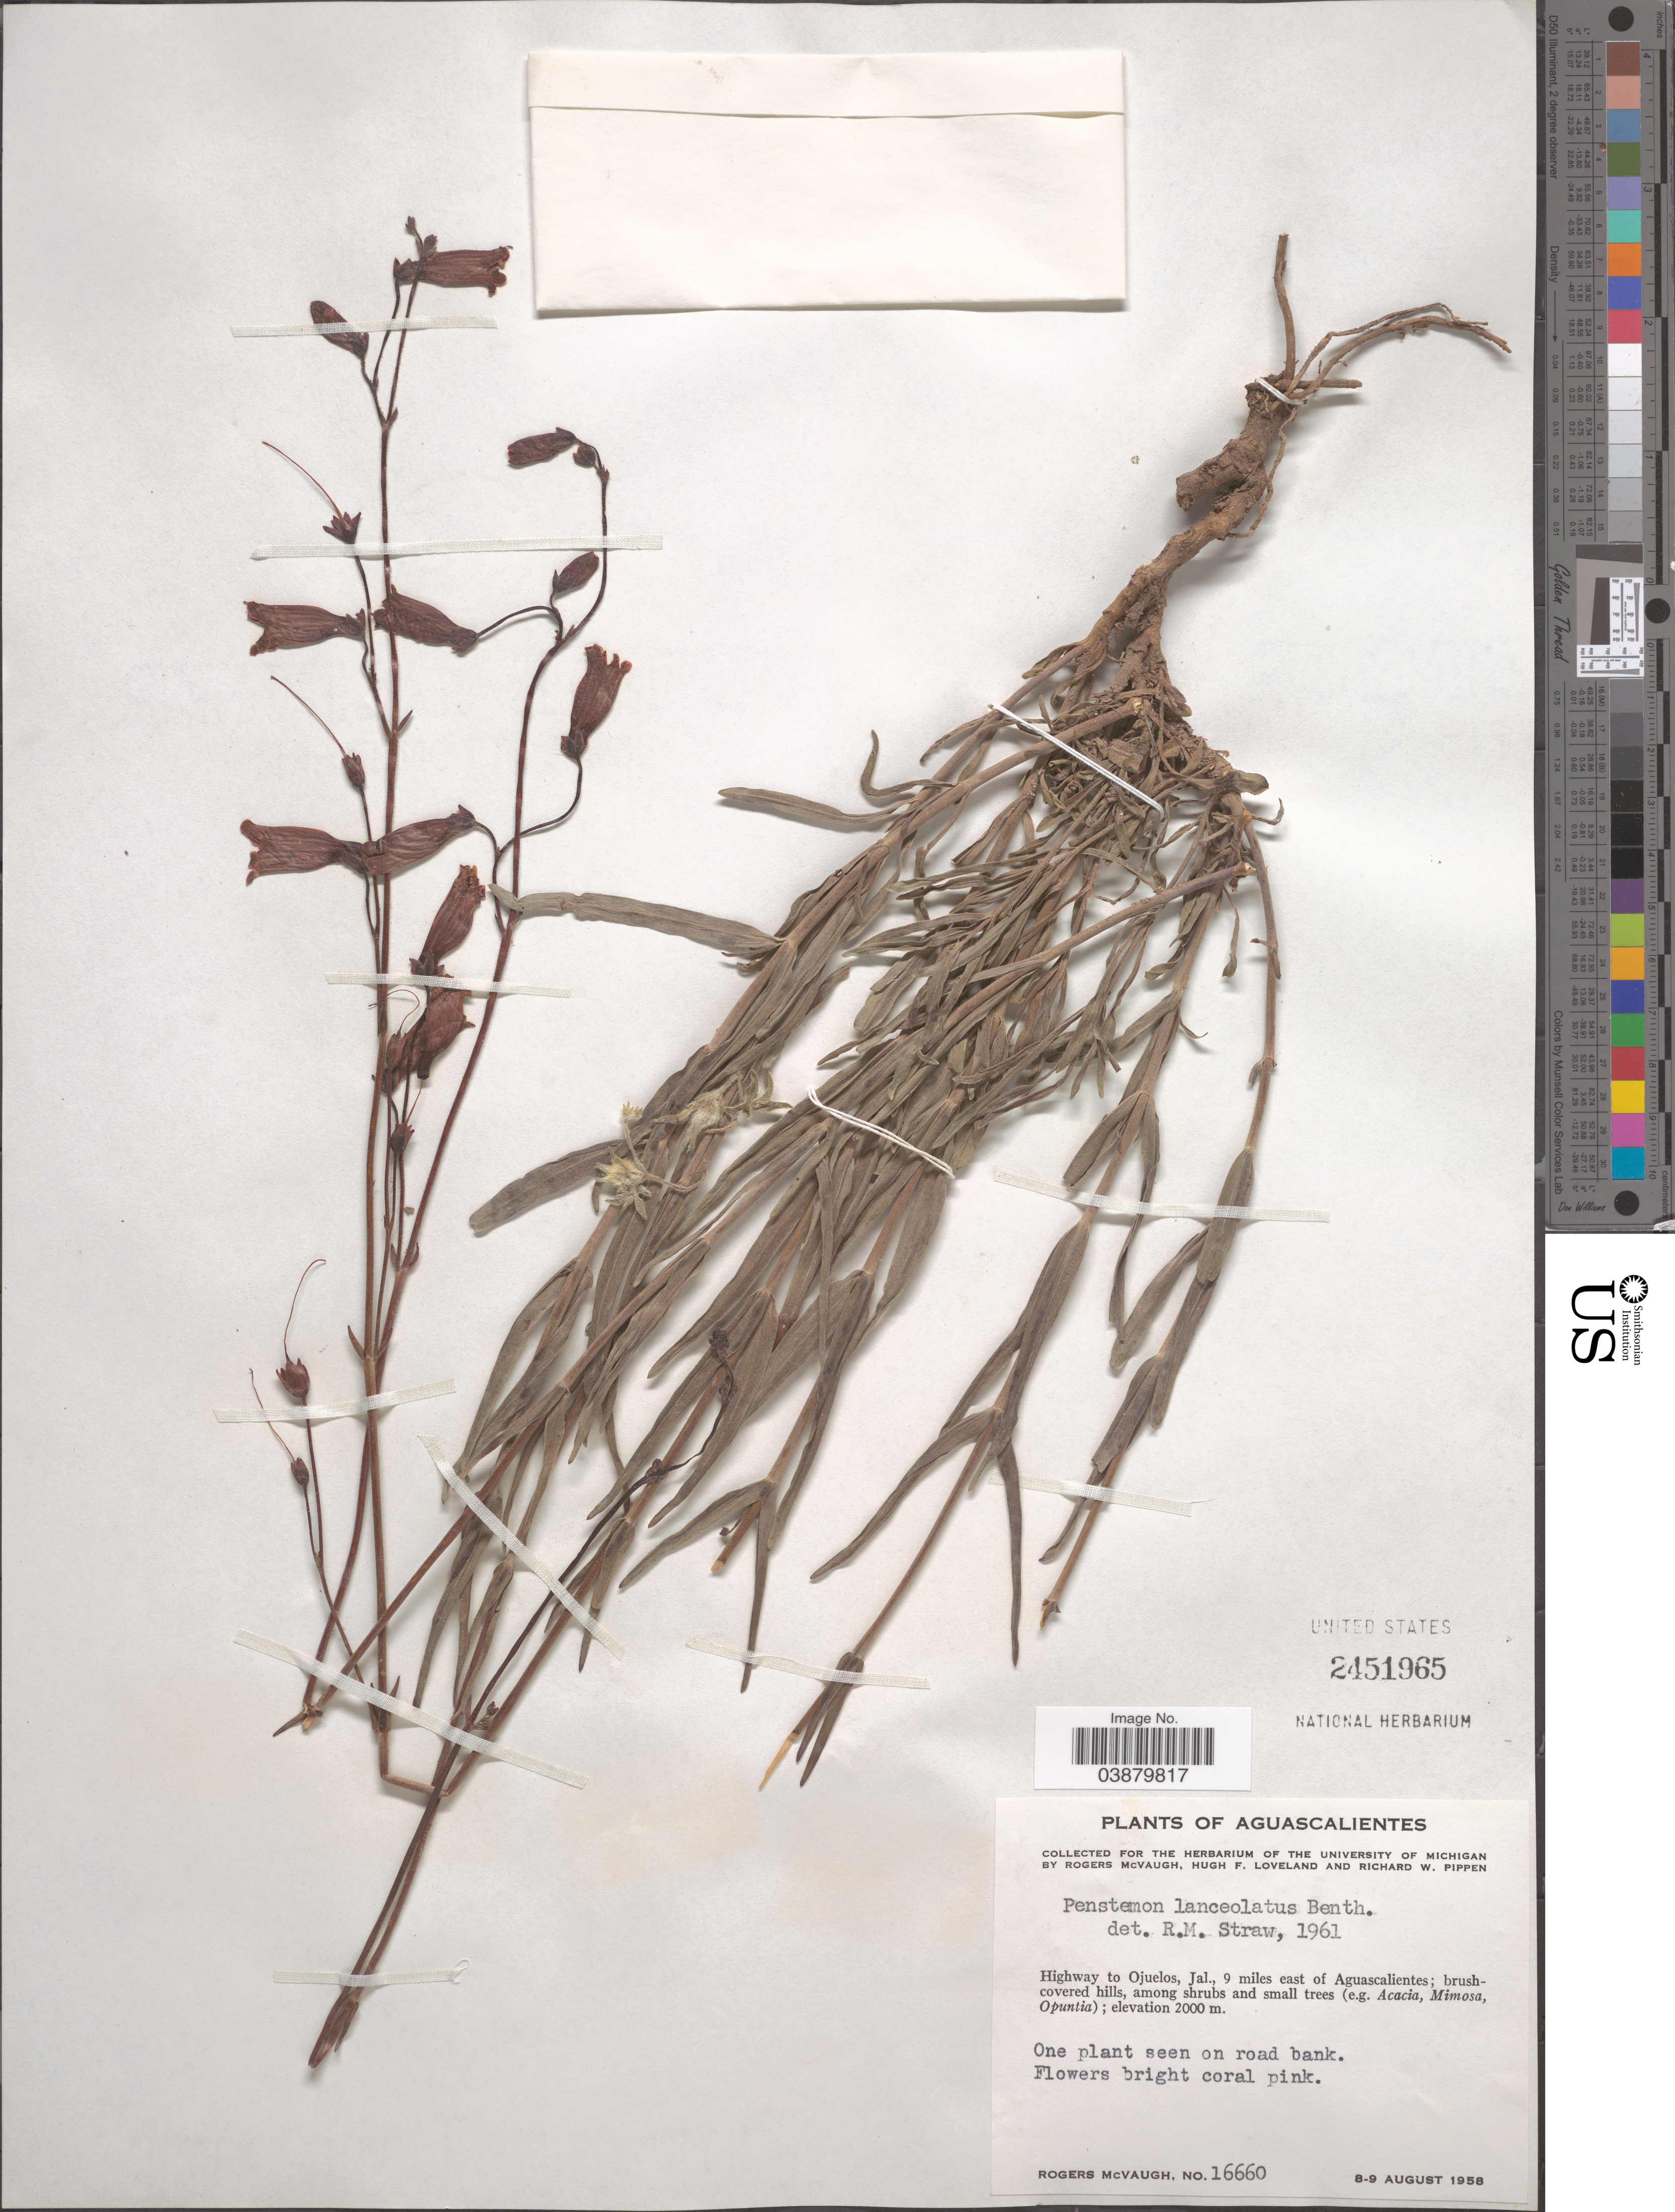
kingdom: Plantae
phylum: Tracheophyta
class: Magnoliopsida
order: Lamiales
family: Plantaginaceae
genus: Penstemon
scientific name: Penstemon lanceolatus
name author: Benth.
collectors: R. McVaugh, H. Loveland & R. W. Pippen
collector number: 16660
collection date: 1958-08-08/1958-08-09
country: Mexico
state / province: Aguascalientes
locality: Highway to Ojuelos, Jal., 9 miles east of Aguascalientes.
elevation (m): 2000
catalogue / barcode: US 2451965